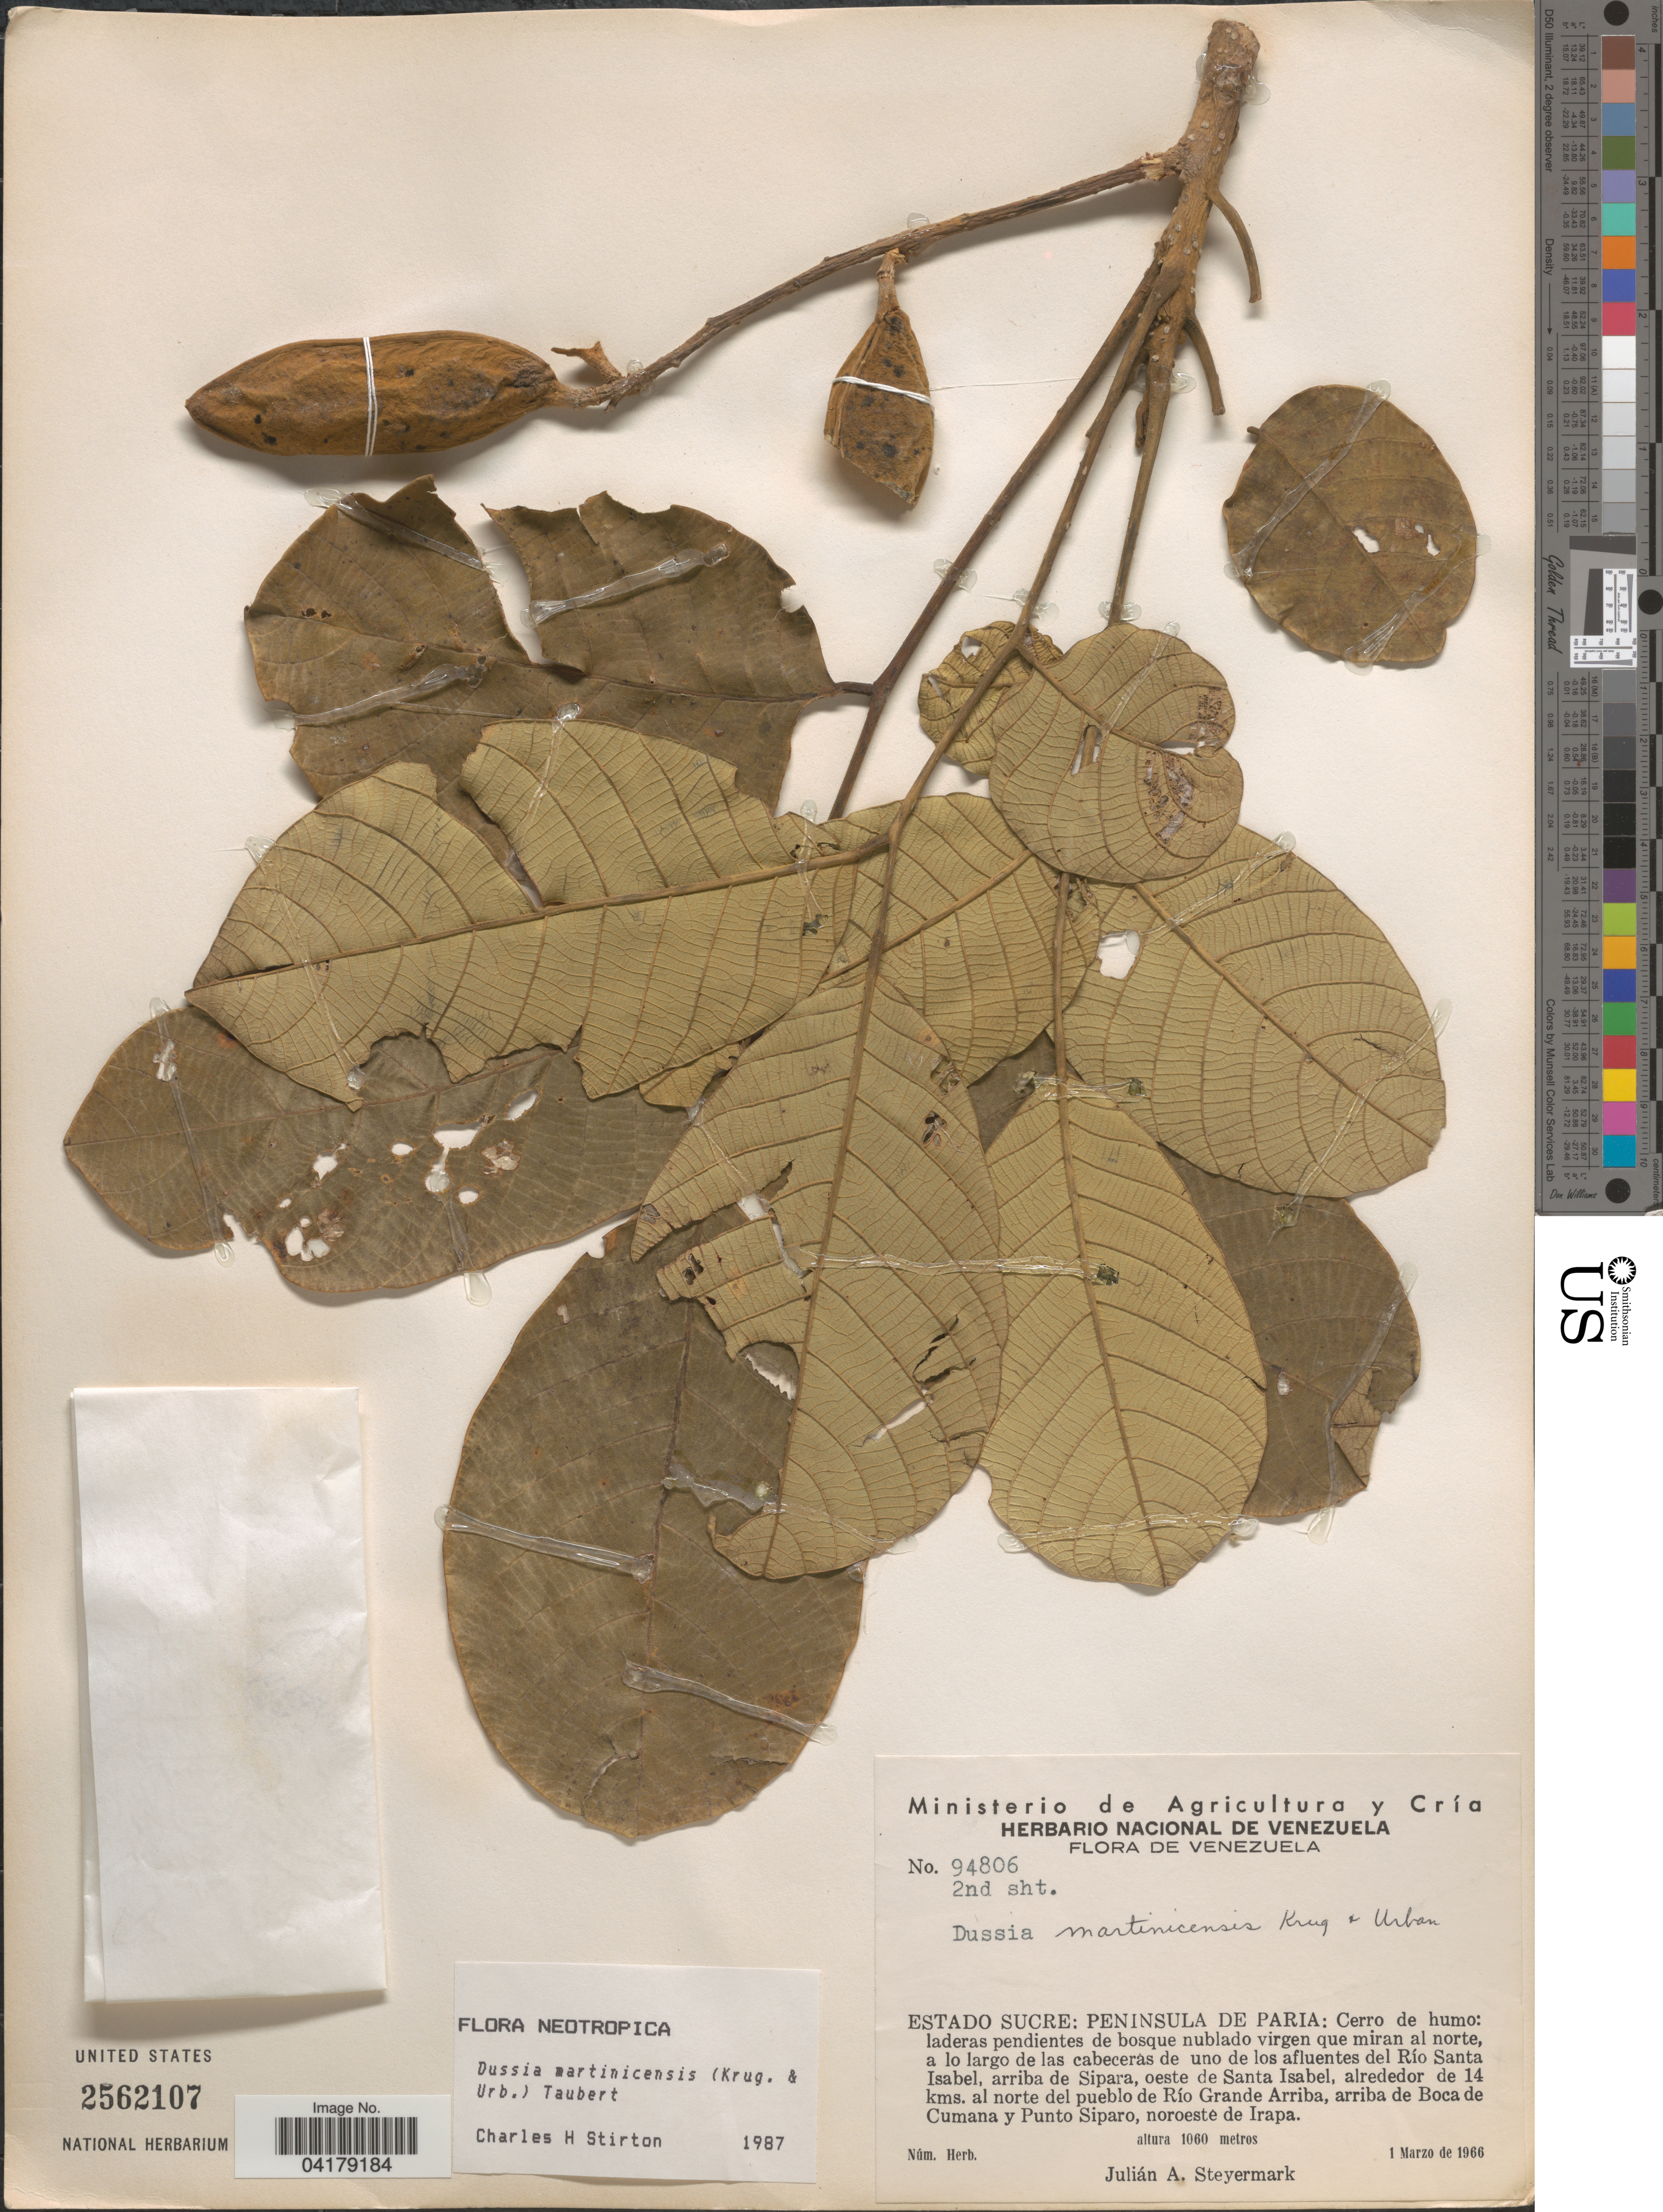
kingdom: Plantae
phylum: Tracheophyta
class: Magnoliopsida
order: Fabales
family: Fabaceae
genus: Dussia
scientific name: Dussia martinicensis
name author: Krug & Urb. ex Taub.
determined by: Stirton, Charles H.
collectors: J. Steyermark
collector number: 94806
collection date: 1966-03-01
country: Venezuela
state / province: Sucre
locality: Peninsula de Paria: Cerro de humo: laderas pendientes de bosque nublado virgen que miran al norte, a lo largo de las cabeceras de uno de los afluentes del Río Santa Isabel, arriba de Sipara, oeste de Santa Isabel, alrededor de 14 kms. al norte del pueblo de Río Grande Arriba, arriba de Boca de Cumana y Punto Siparo, noroeste de Irapa.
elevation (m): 1060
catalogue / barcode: US 2562107